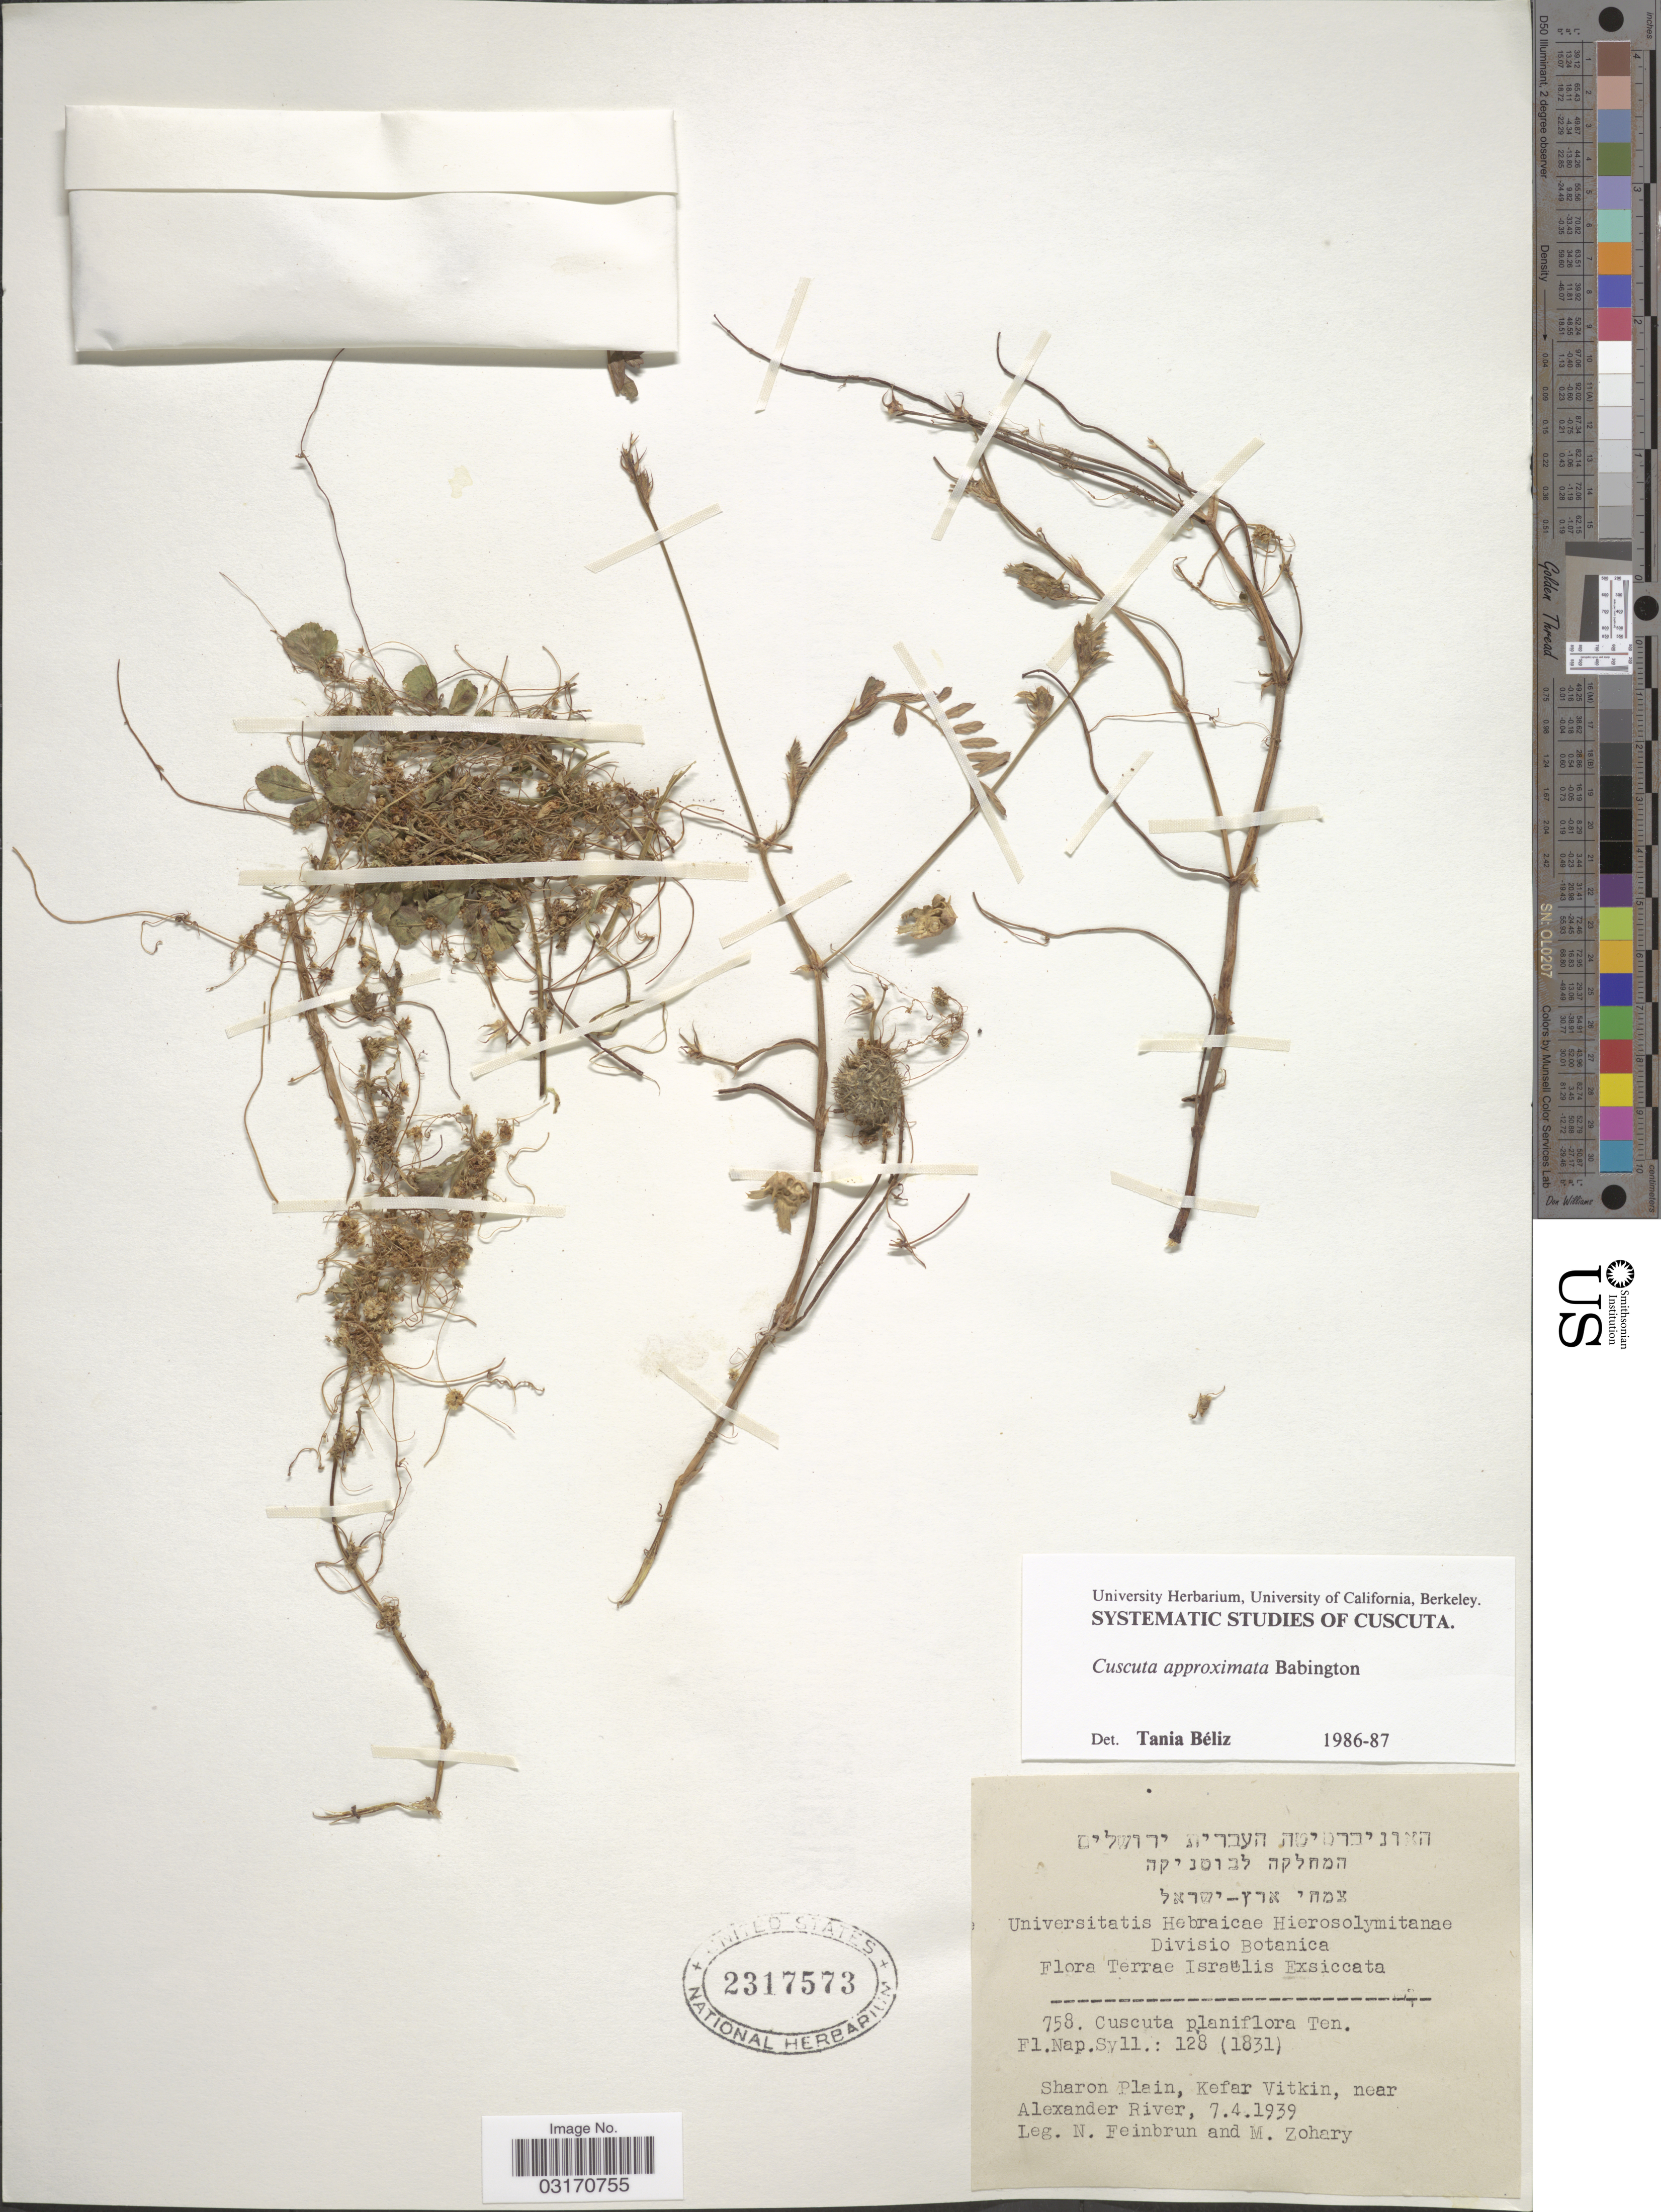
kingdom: Plantae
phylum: Tracheophyta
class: Magnoliopsida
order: Solanales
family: Convolvulaceae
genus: Cuscuta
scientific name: Cuscuta approximata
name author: Bab.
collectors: N. Feinbrun & M. Zohary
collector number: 758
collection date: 1939-04-07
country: Israel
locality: Terrae Israëlis. Sharon Plain, Kefar Vitkin, near Alexander River.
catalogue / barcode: US 2317573